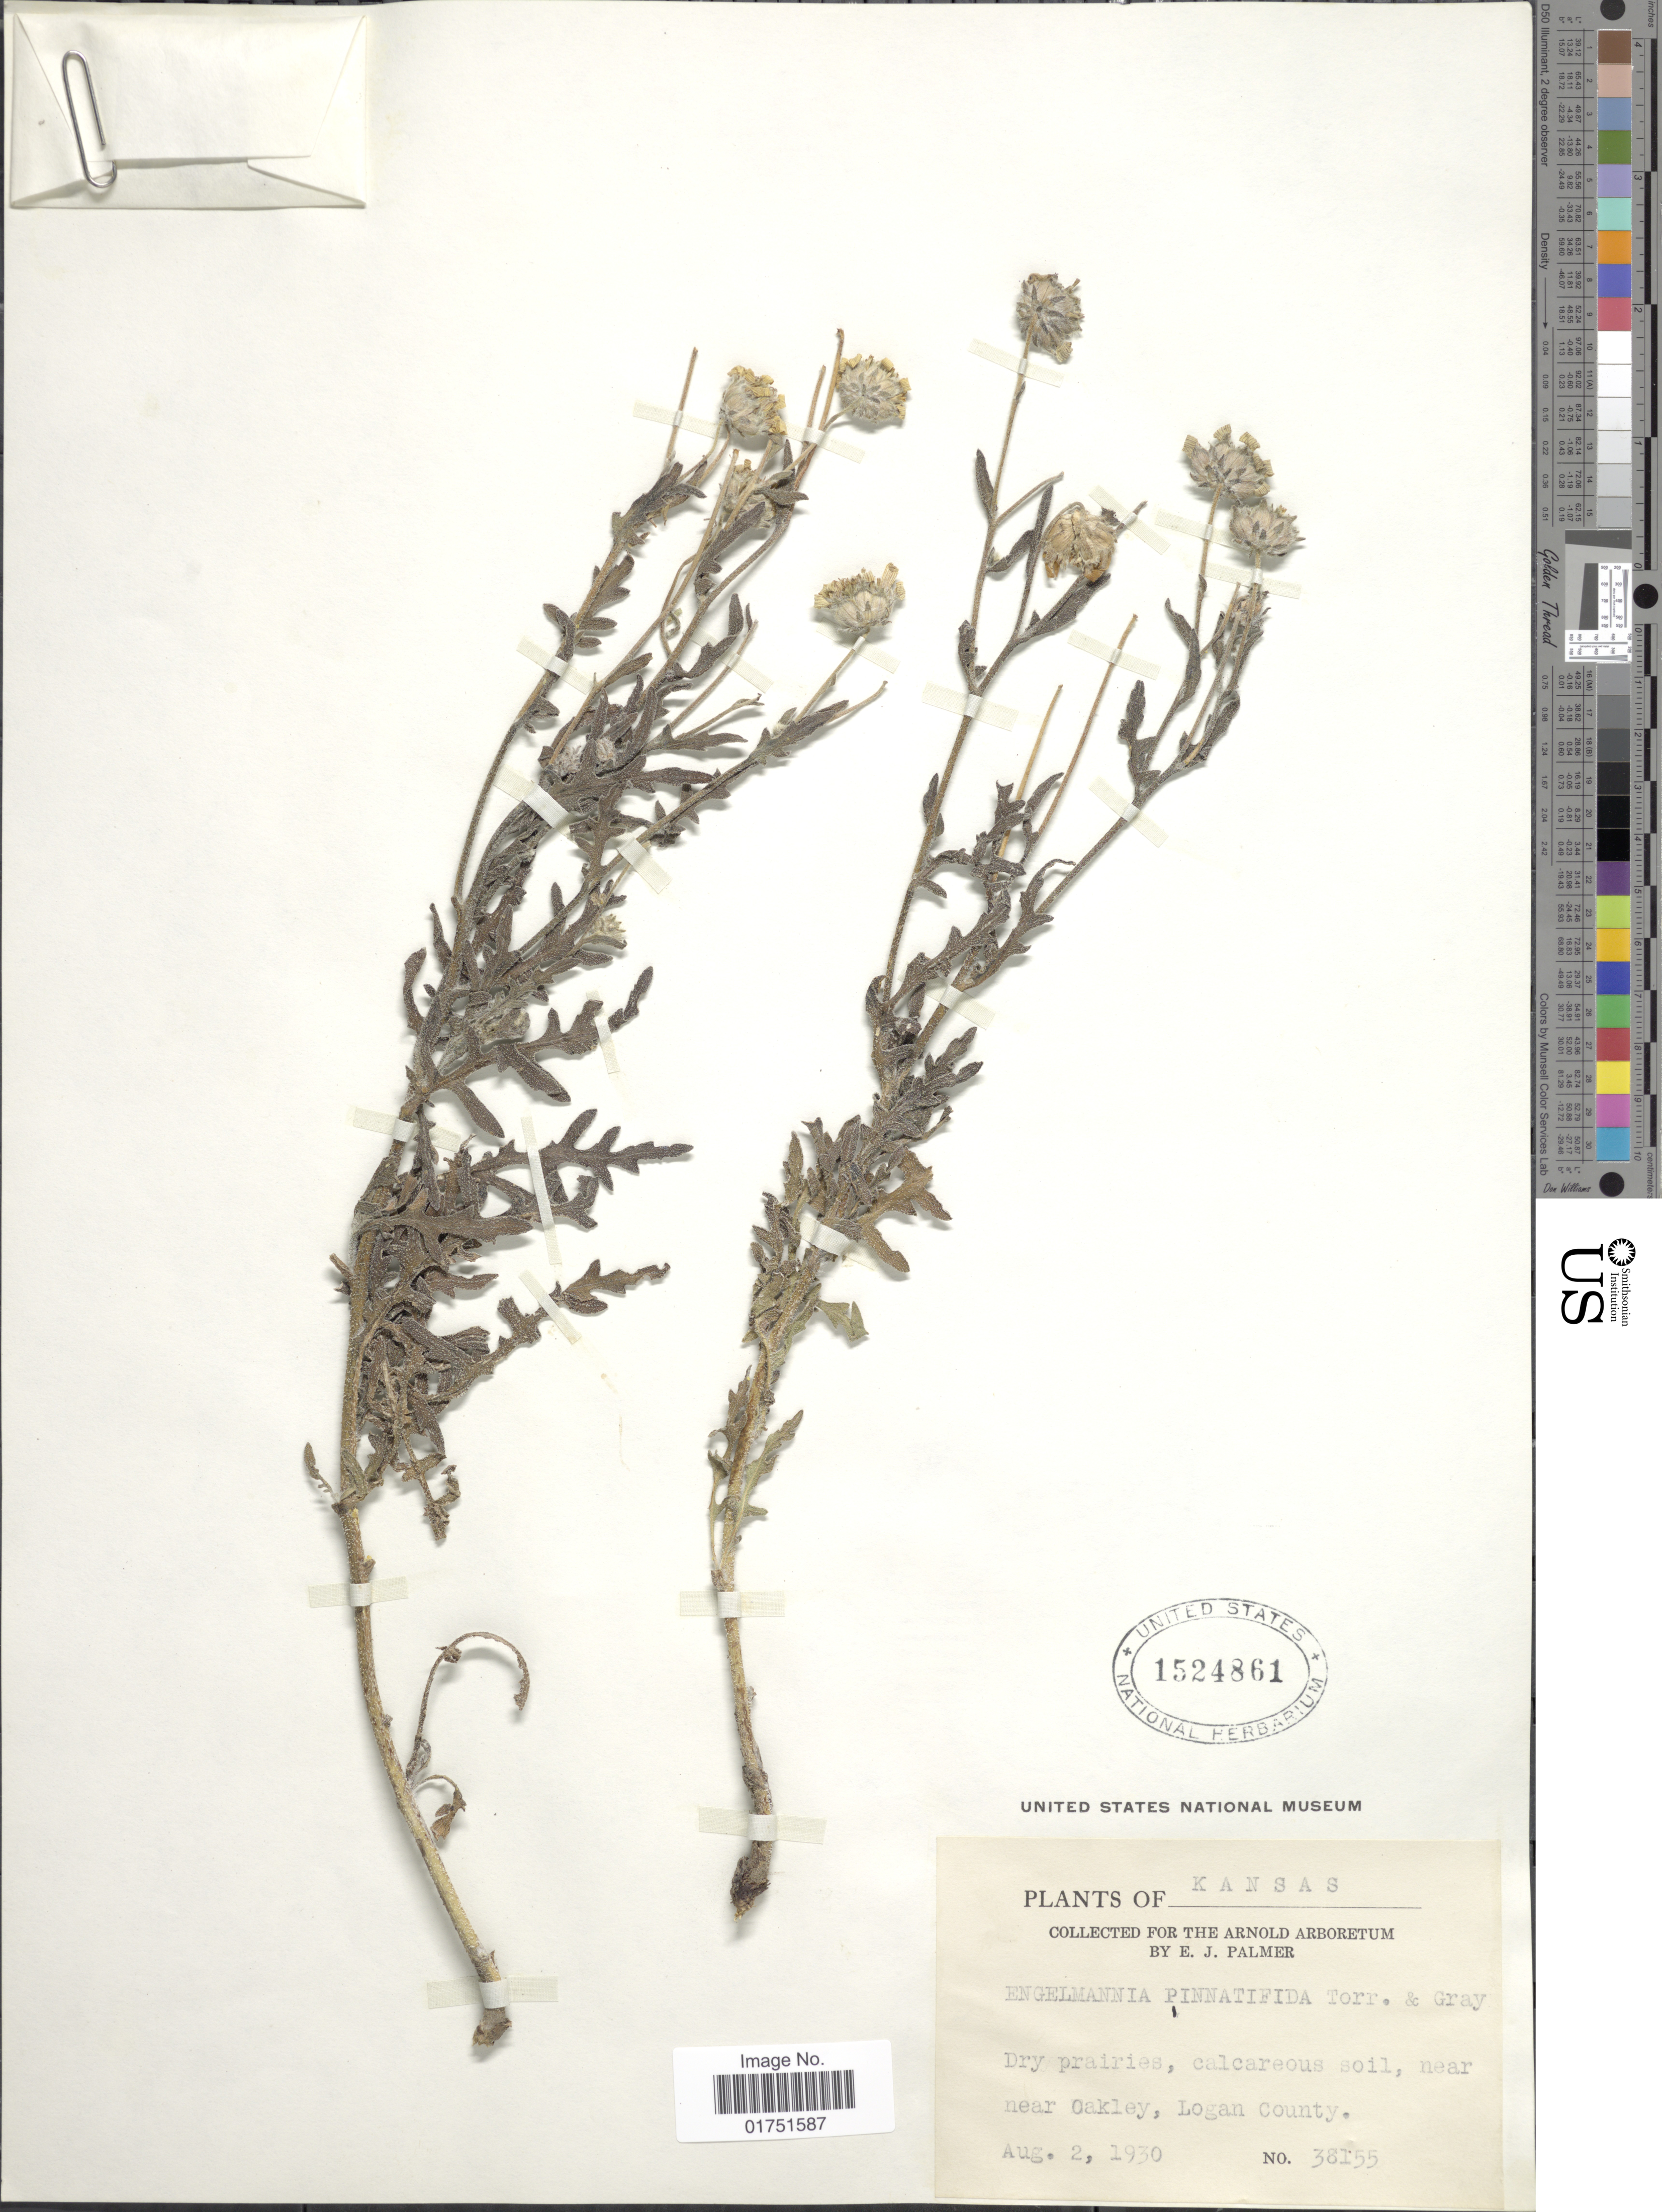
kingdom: Plantae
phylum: Tracheophyta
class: Magnoliopsida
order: Asterales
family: Asteraceae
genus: Engelmannia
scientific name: Engelmannia pinnatifida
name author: Torr. & A. Gray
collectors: E. J. Palmer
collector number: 38155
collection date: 1930-08-02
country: United States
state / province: Kansas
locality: Dry prairies, calcareous soil, near near Oakley, Logan County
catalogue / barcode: US 1524861